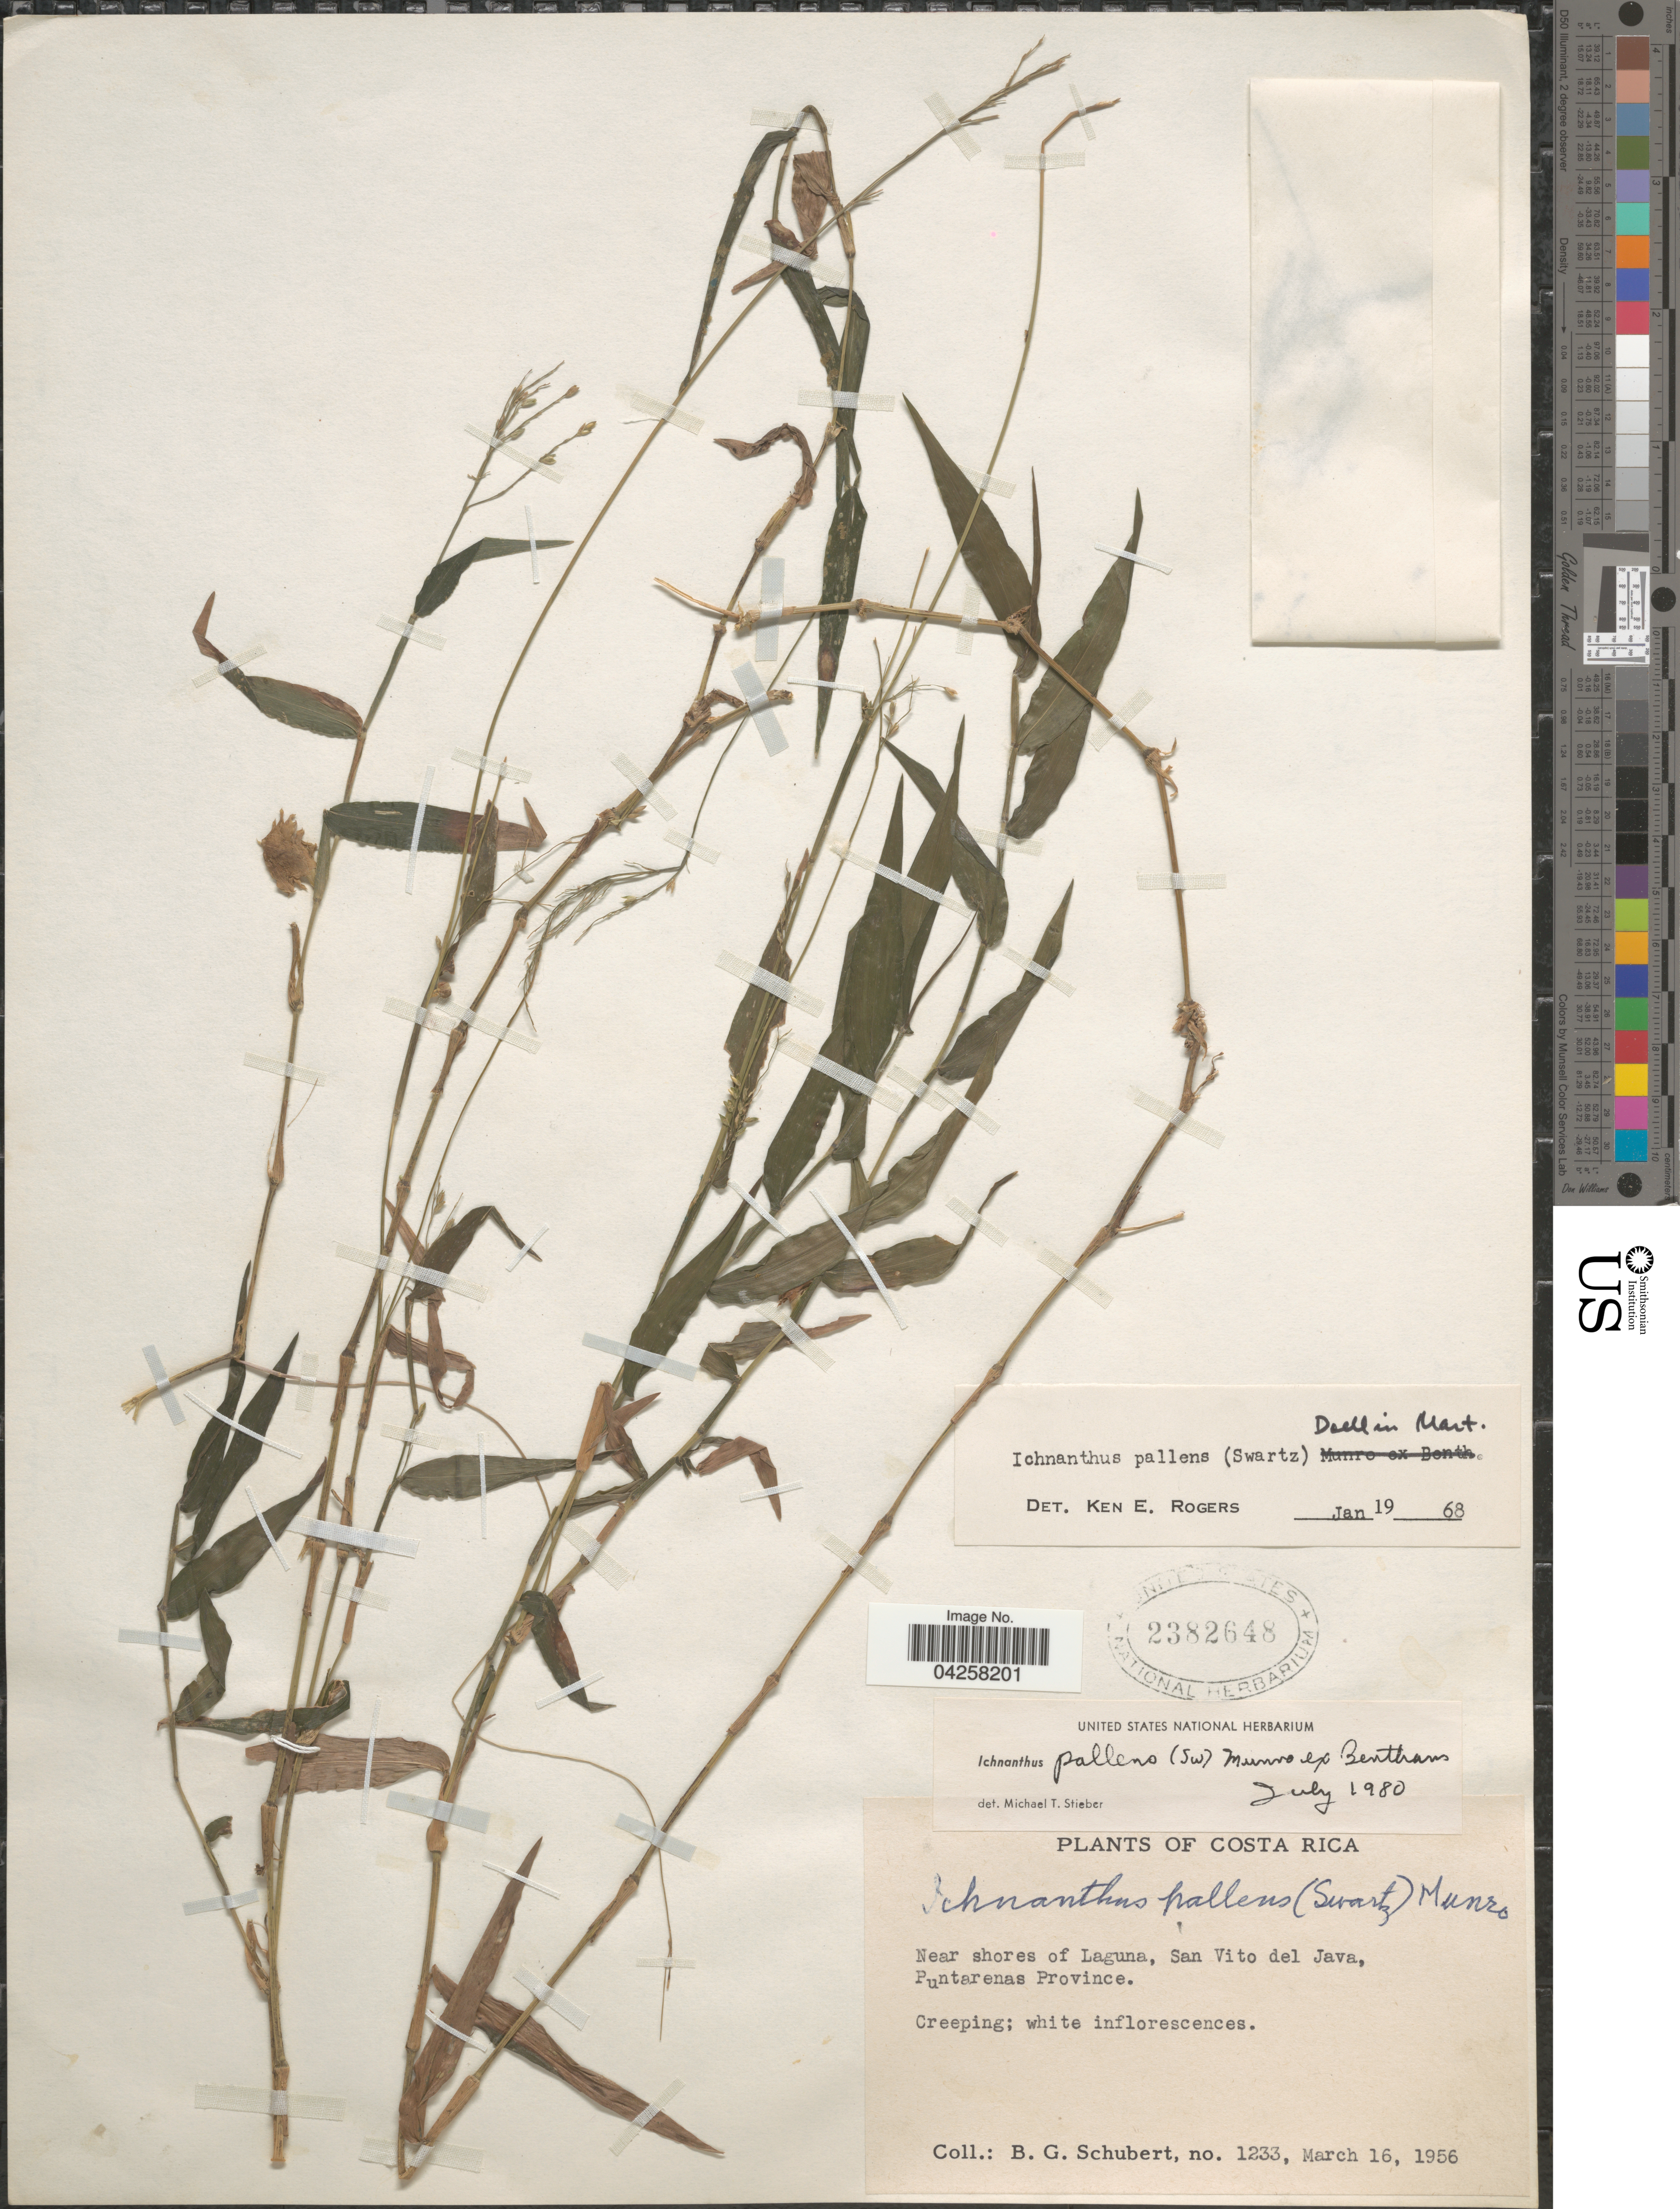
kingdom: Plantae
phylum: Tracheophyta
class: Liliopsida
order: Poales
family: Poaceae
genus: Ichnanthus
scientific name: Ichnanthus pallens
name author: (Sw.) Munro ex Benth.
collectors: B. Schubert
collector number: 1233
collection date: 1956-03-16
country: Costa Rica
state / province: Puntarenas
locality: Near shores of Laguna, San Vito del Java.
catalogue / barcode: US 2382648